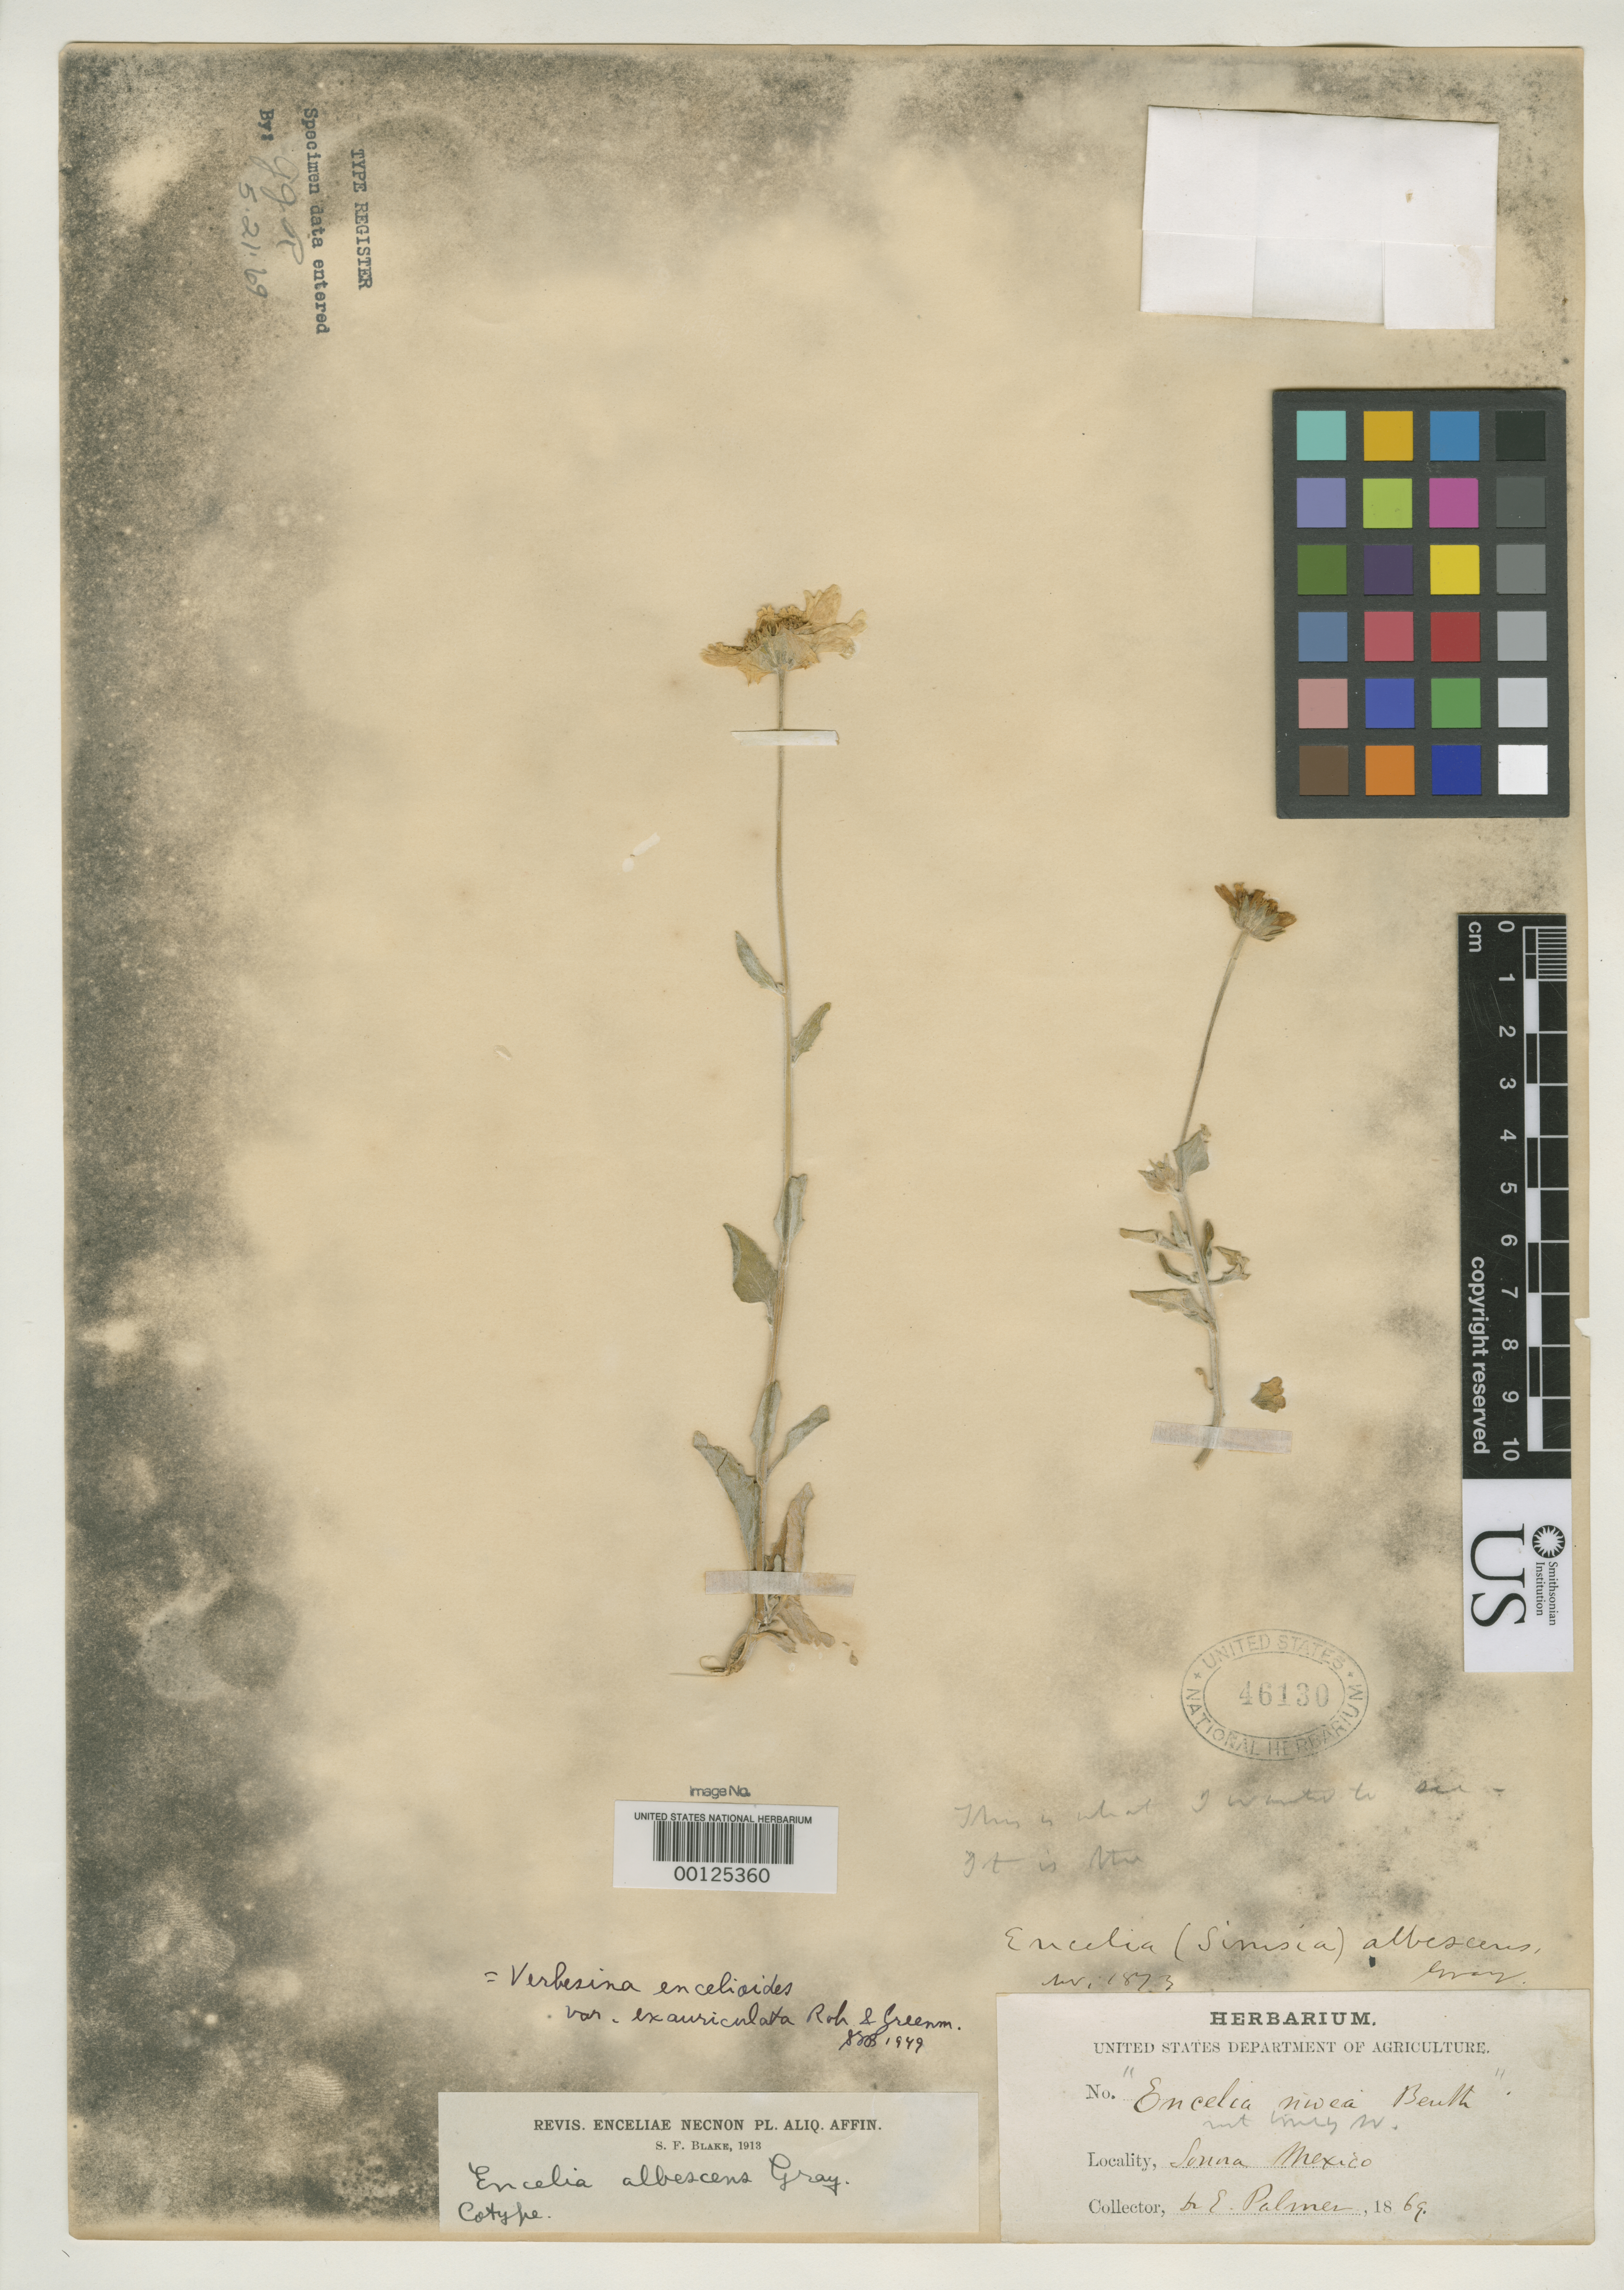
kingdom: Plantae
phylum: Tracheophyta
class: Magnoliopsida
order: Asterales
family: Asteraceae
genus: Encelia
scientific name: Encelia albescens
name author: A. Gray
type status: Isotype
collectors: E. Palmer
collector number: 21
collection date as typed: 1869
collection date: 1869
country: Mexico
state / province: Sonora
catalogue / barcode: US 46130